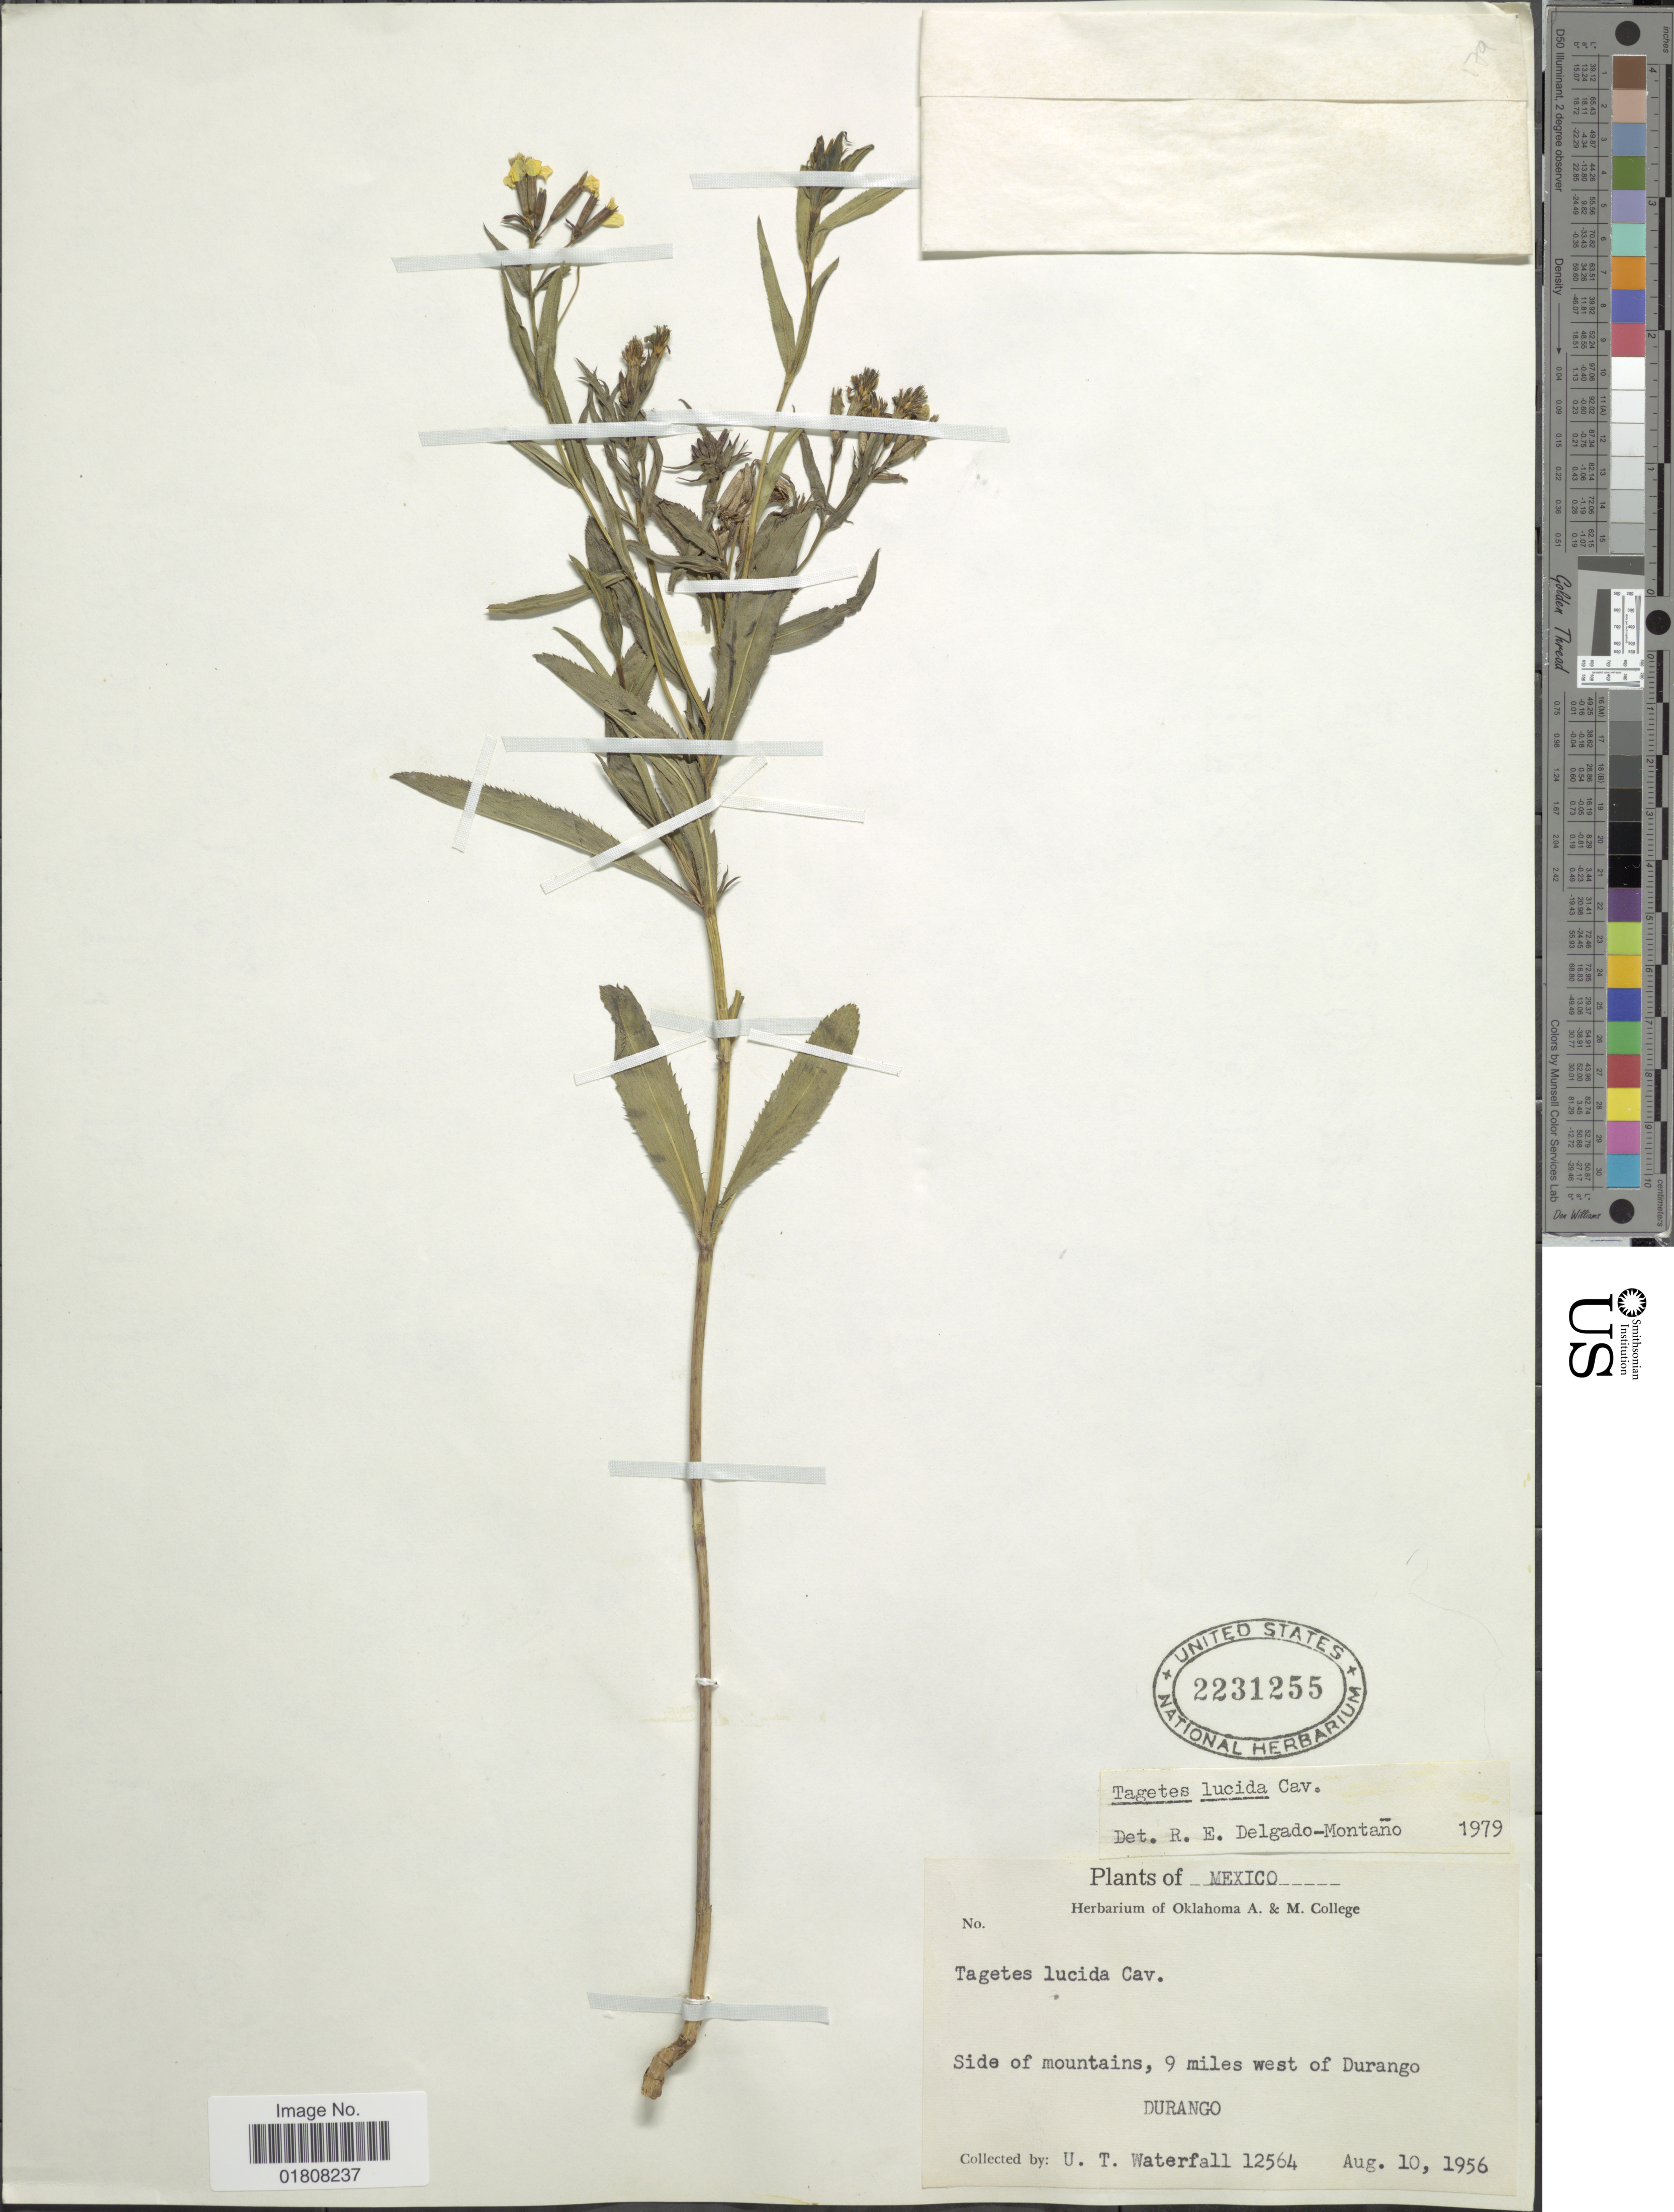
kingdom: Plantae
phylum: Tracheophyta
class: Magnoliopsida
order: Asterales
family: Asteraceae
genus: Tagetes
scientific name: Tagetes lucida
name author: Cav.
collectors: U. T. Waterfall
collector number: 12564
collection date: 1956-08-10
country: Mexico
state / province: Durango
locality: Side of mountains, 9 miles west of Durango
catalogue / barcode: US 2231255